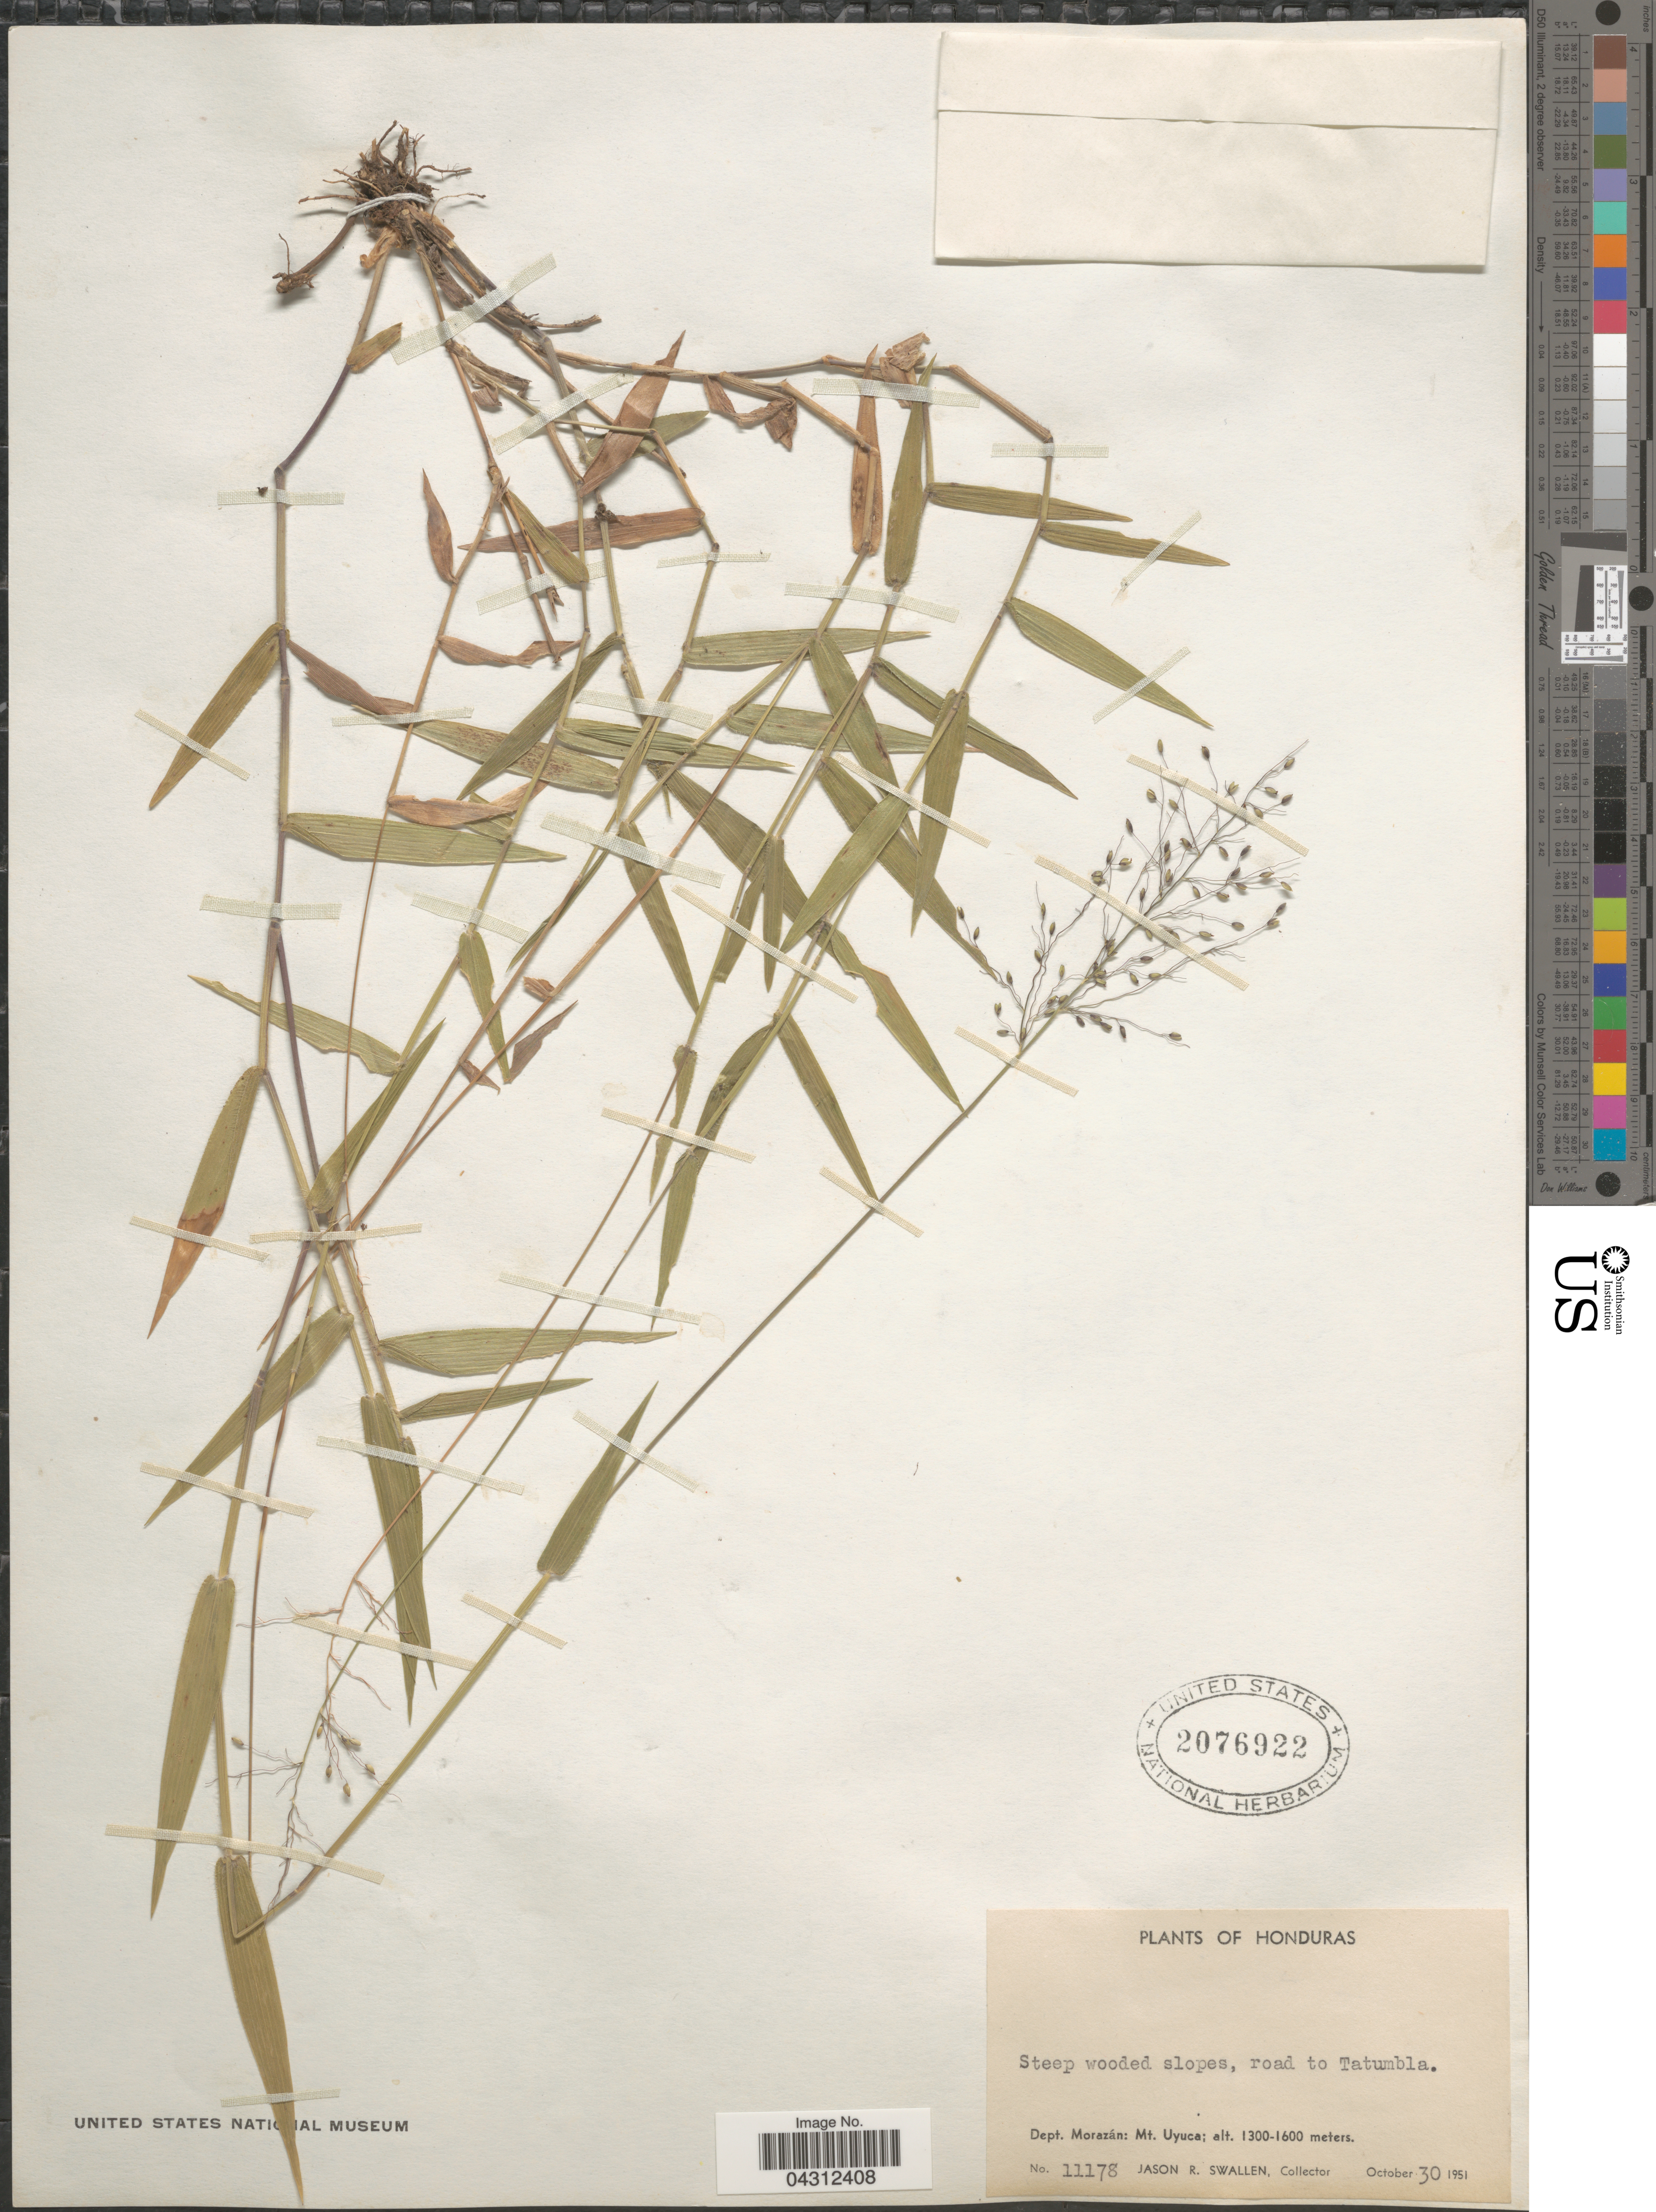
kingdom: Plantae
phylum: Tracheophyta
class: Liliopsida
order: Poales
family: Poaceae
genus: Panicum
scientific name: Panicum sp.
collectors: J. R. Swallen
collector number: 11178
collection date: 1951-10-30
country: Honduras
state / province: Fco. Morazán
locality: Steep wooded slopes, road to Tatumbla. Dept. Morazán: Mt. Uyuca.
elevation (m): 1300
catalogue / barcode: US 2076922